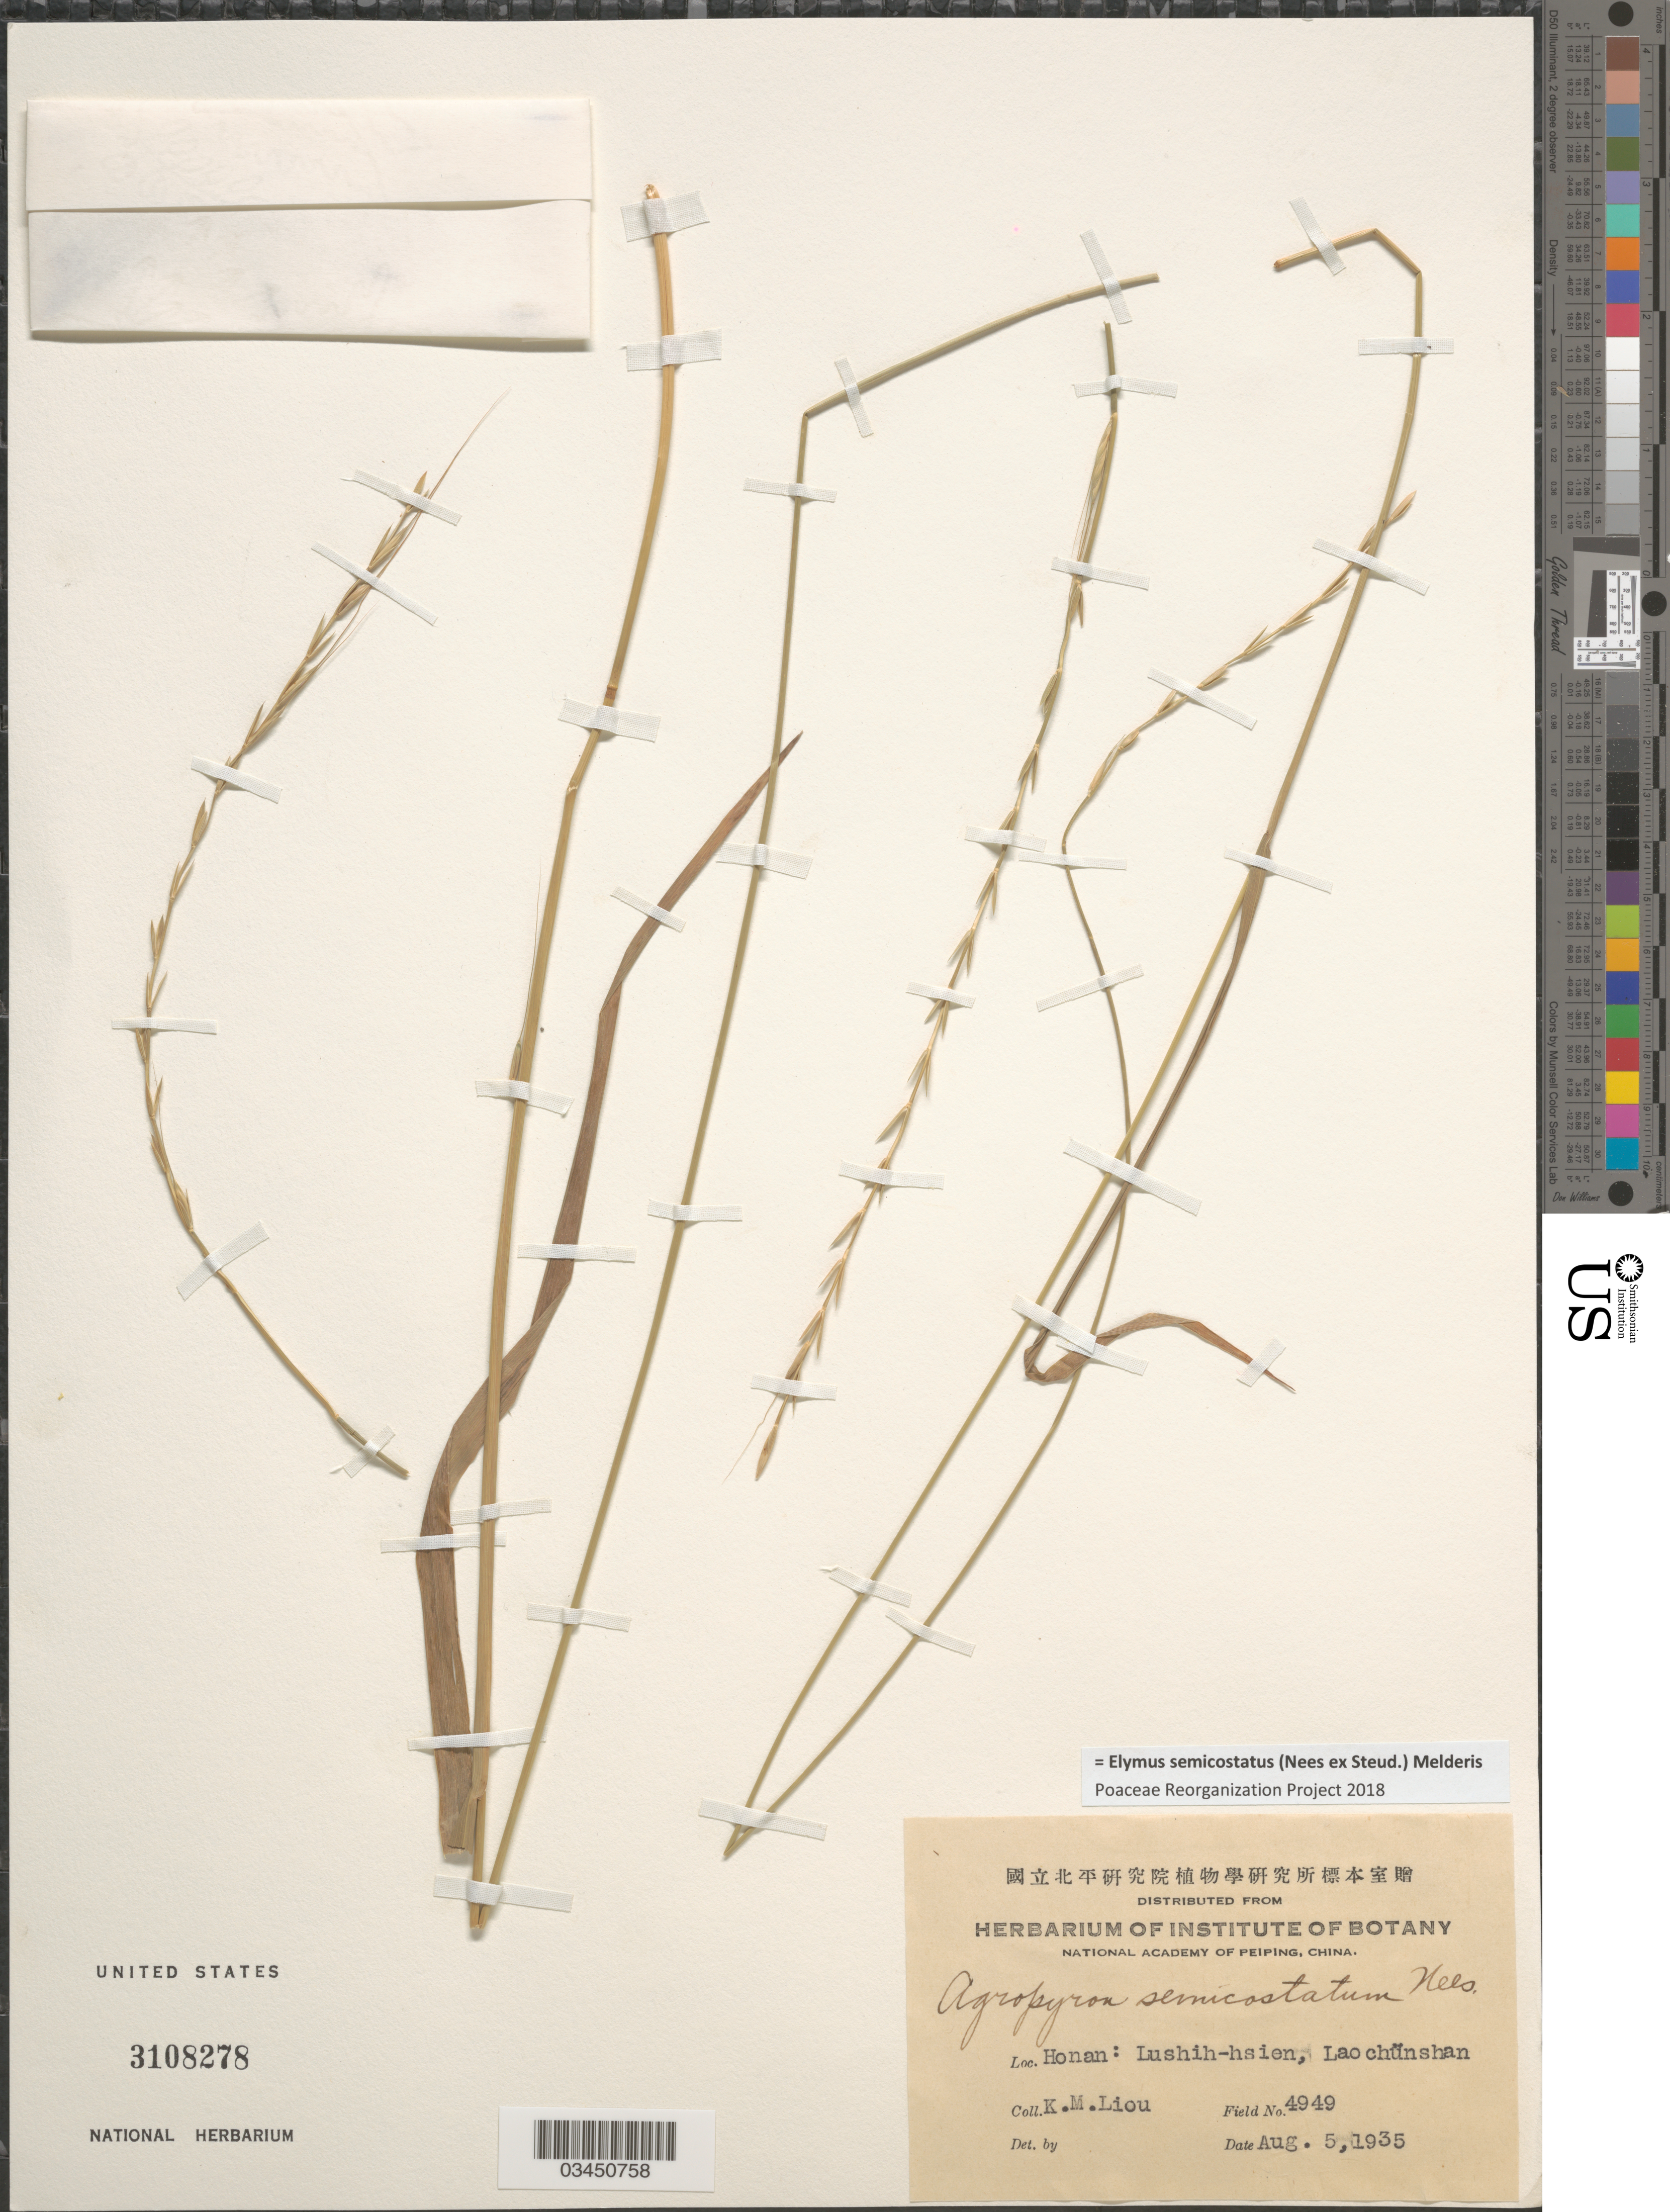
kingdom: Plantae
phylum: Tracheophyta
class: Liliopsida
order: Poales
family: Poaceae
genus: Elymus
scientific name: Elymus semicostatus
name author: (Nees ex Steud.) Melderis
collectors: K. M. Liou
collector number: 4949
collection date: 1935-08-05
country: China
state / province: Henan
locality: Honan: Lushih-hsien, Lao chünshan.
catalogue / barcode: US 3108278